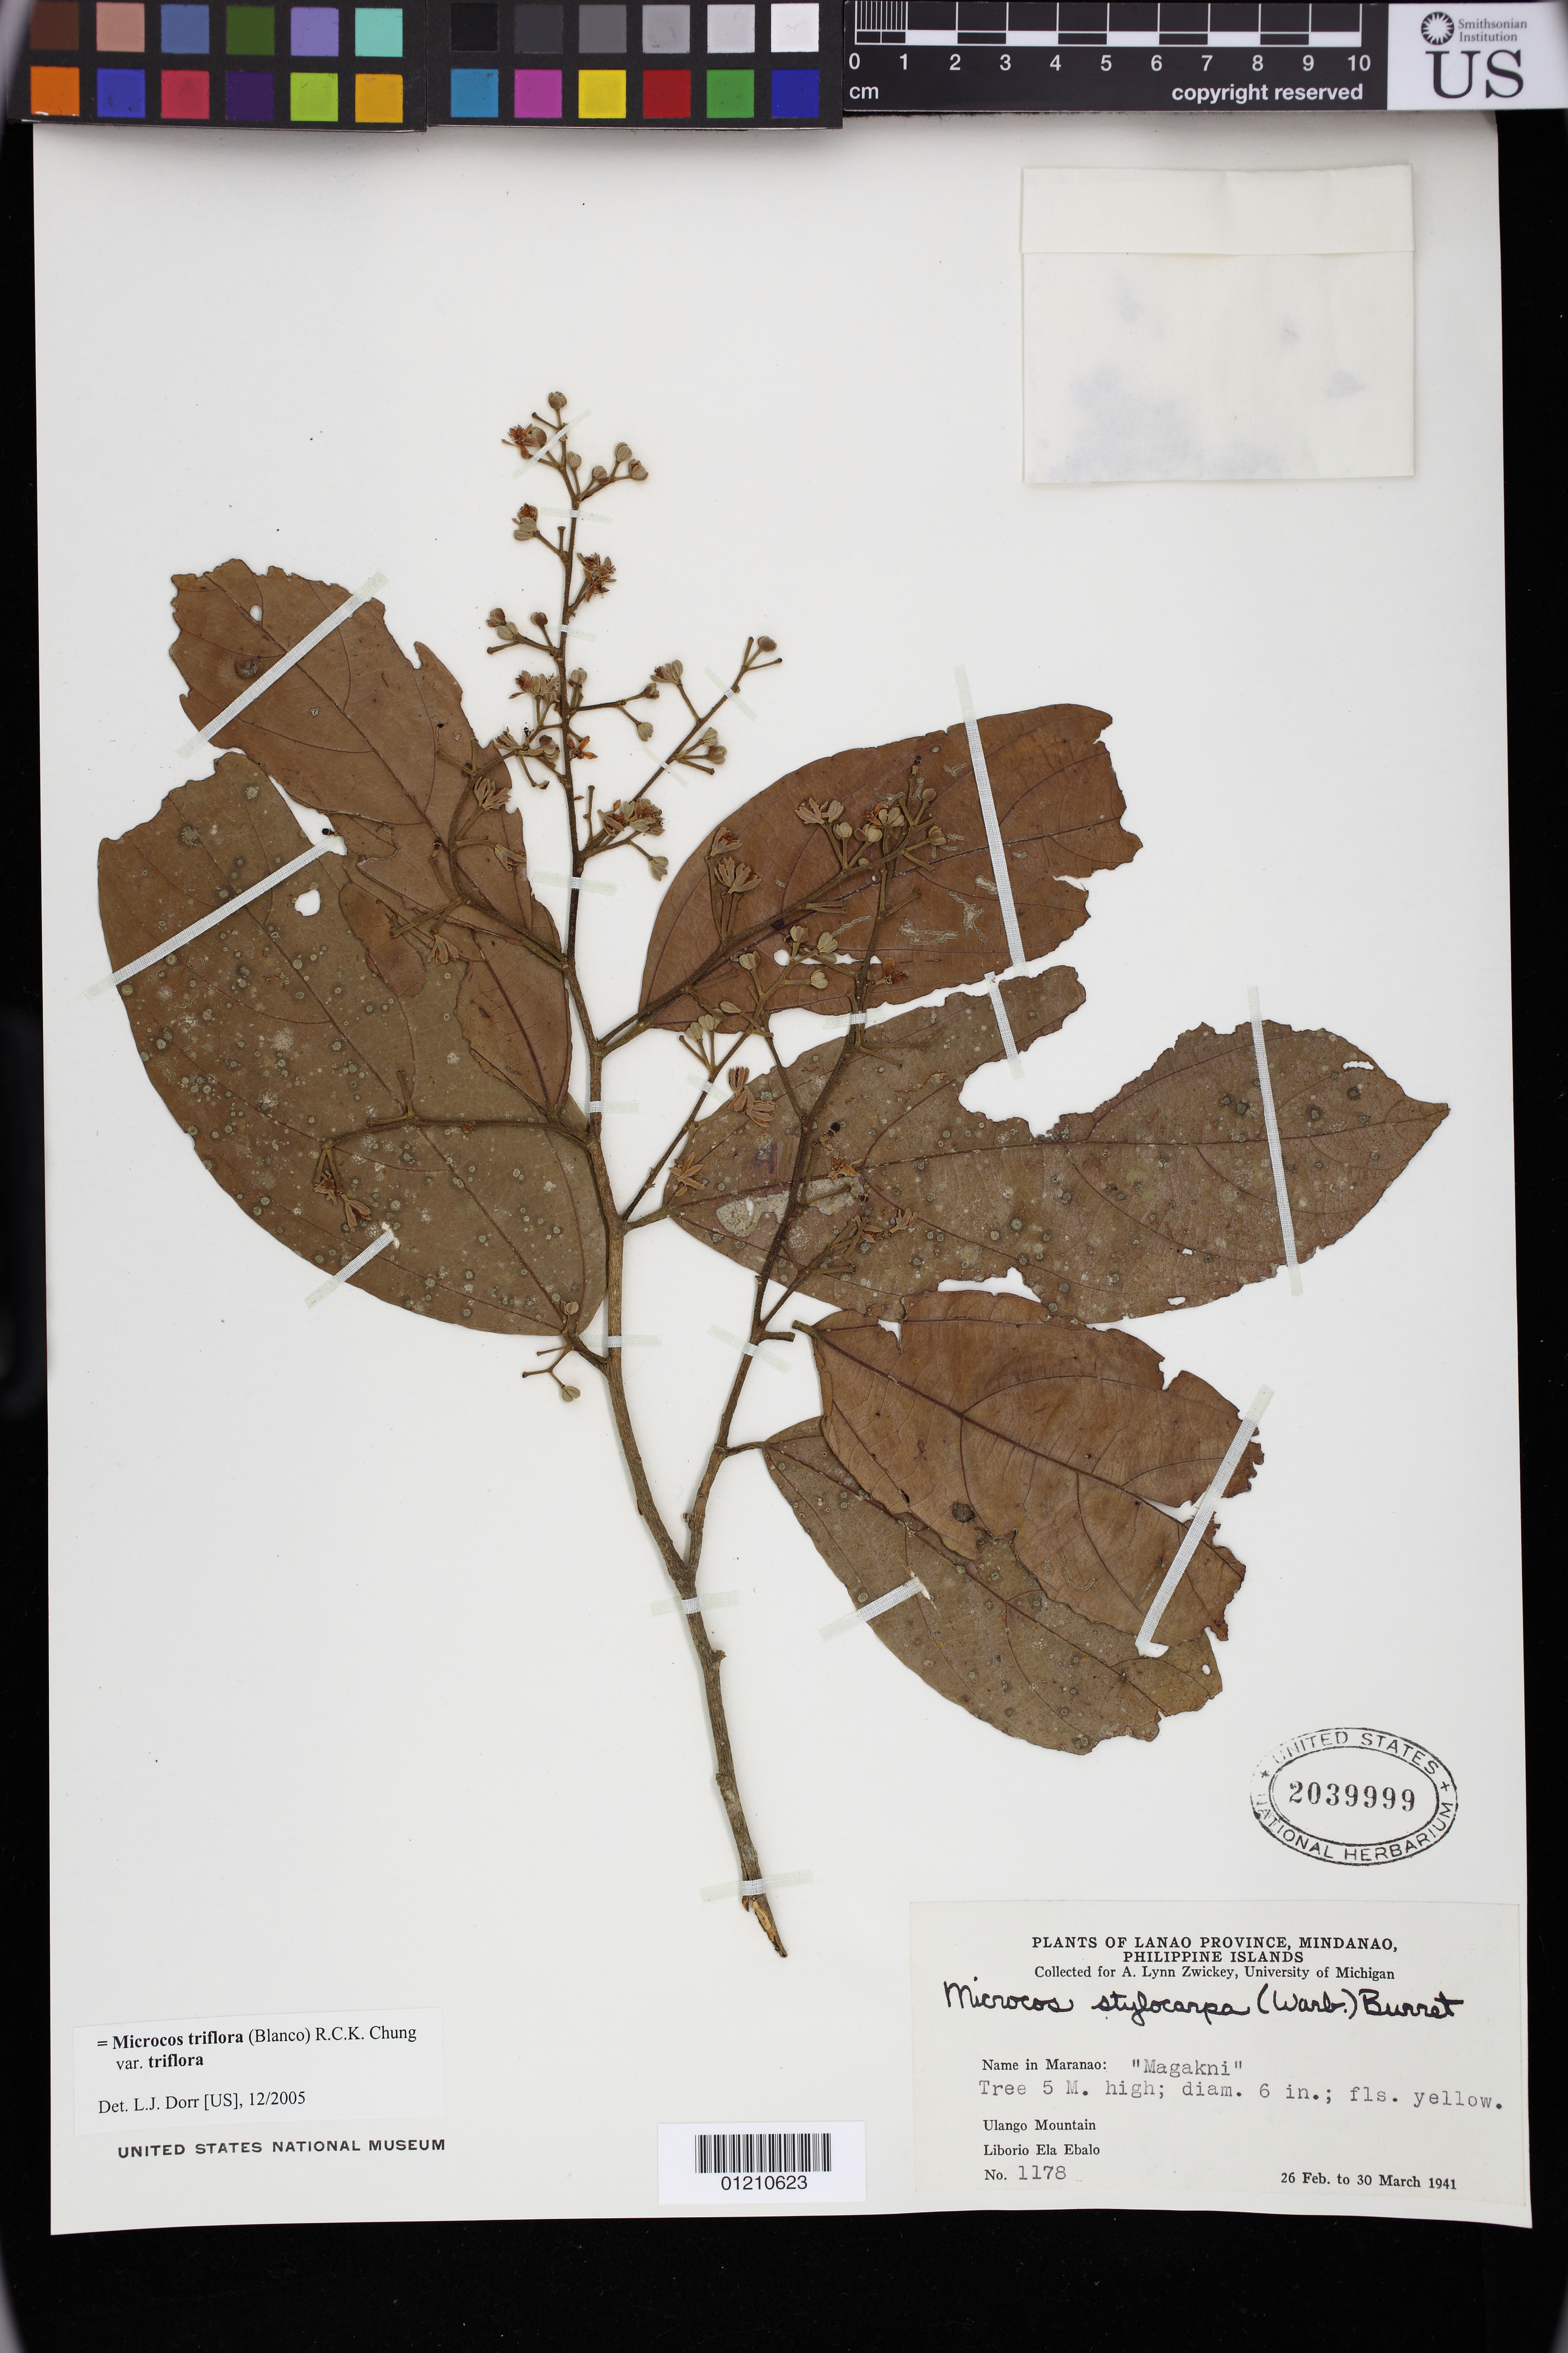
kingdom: Plantae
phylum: Tracheophyta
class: Magnoliopsida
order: Malvales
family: Malvaceae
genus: Microcos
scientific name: Microcos triflora var. triflora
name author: (Blanco) R.C.K. Chung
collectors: A. Zwickey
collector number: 1178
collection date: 1941-02-26/1941-03-30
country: Philippines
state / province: Muslim Mindanao / Northern Mindanao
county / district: Lanao del Norte / Lanao del Sur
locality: Ulango Mountain.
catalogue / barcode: US 2039999